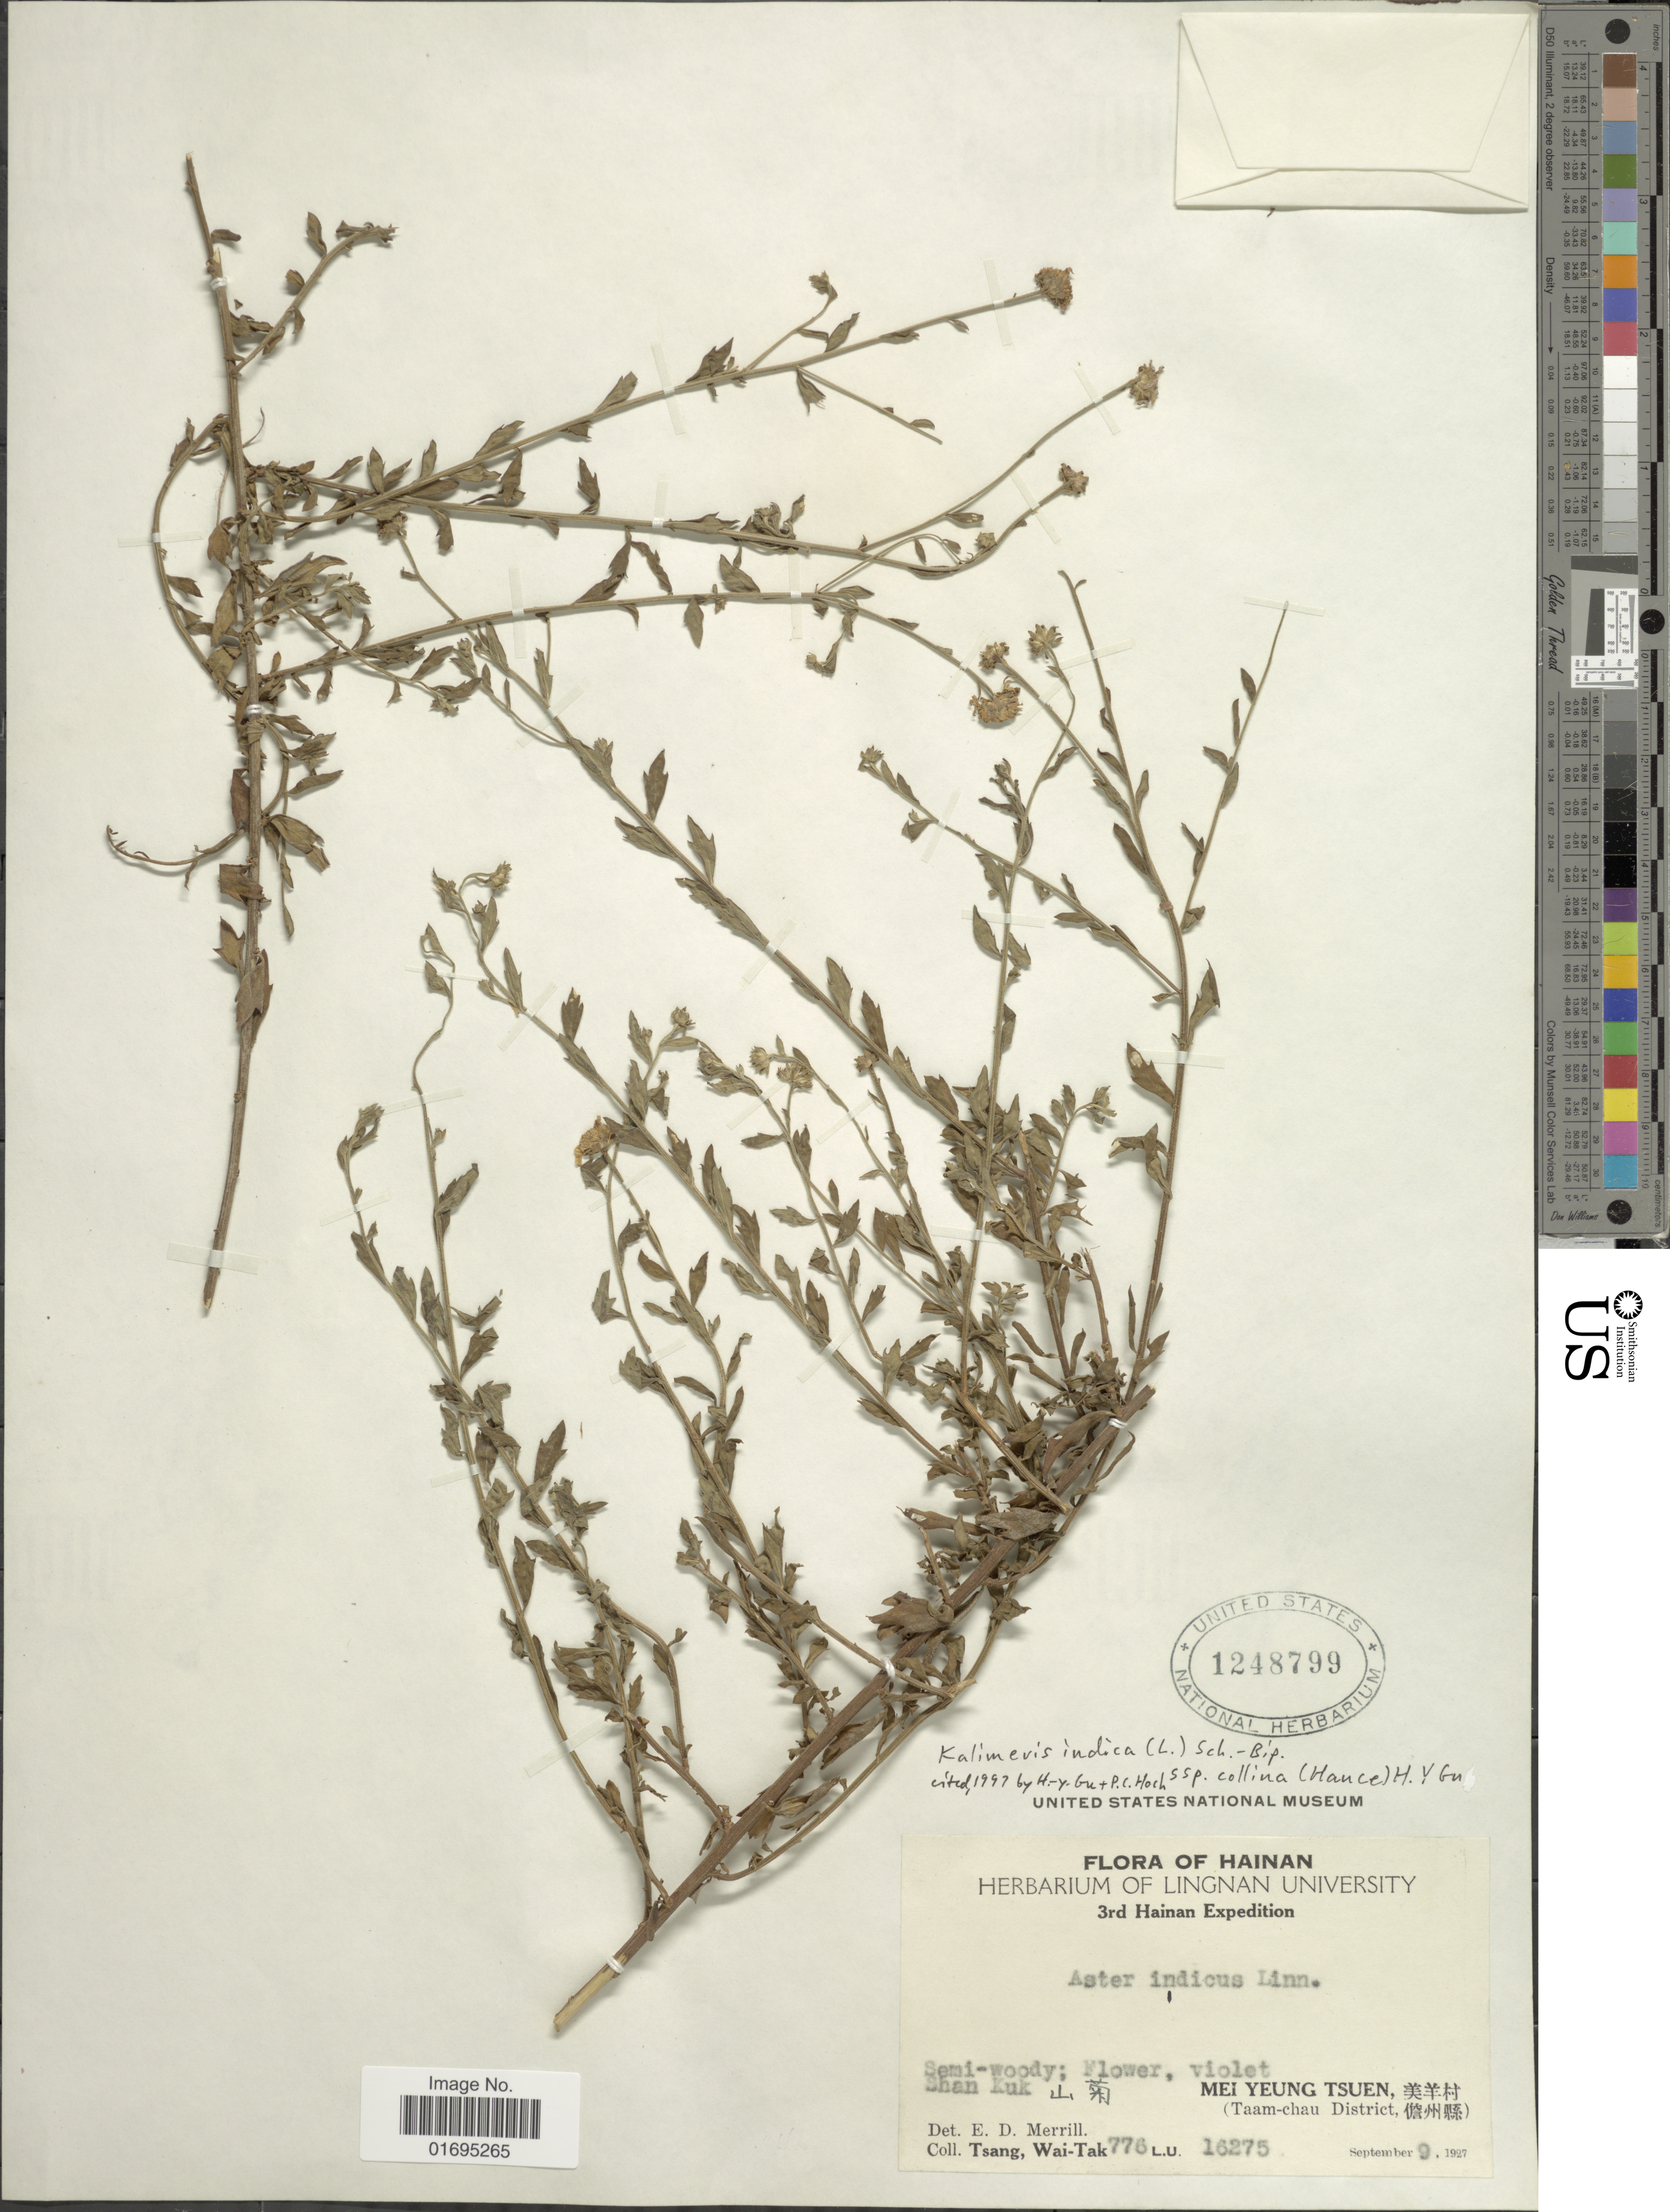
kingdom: Plantae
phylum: Tracheophyta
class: Magnoliopsida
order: Asterales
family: Asteraceae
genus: Kalimeris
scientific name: Kalimeris indica subsp. collina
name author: (Hance) H.Y. Gu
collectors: W. T. Tsang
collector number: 776L.U16275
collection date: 1927-09-09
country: China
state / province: Hainan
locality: Shan Kuk, Mei Yeung Tsuen (Taam-Chau District)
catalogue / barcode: US 1248799